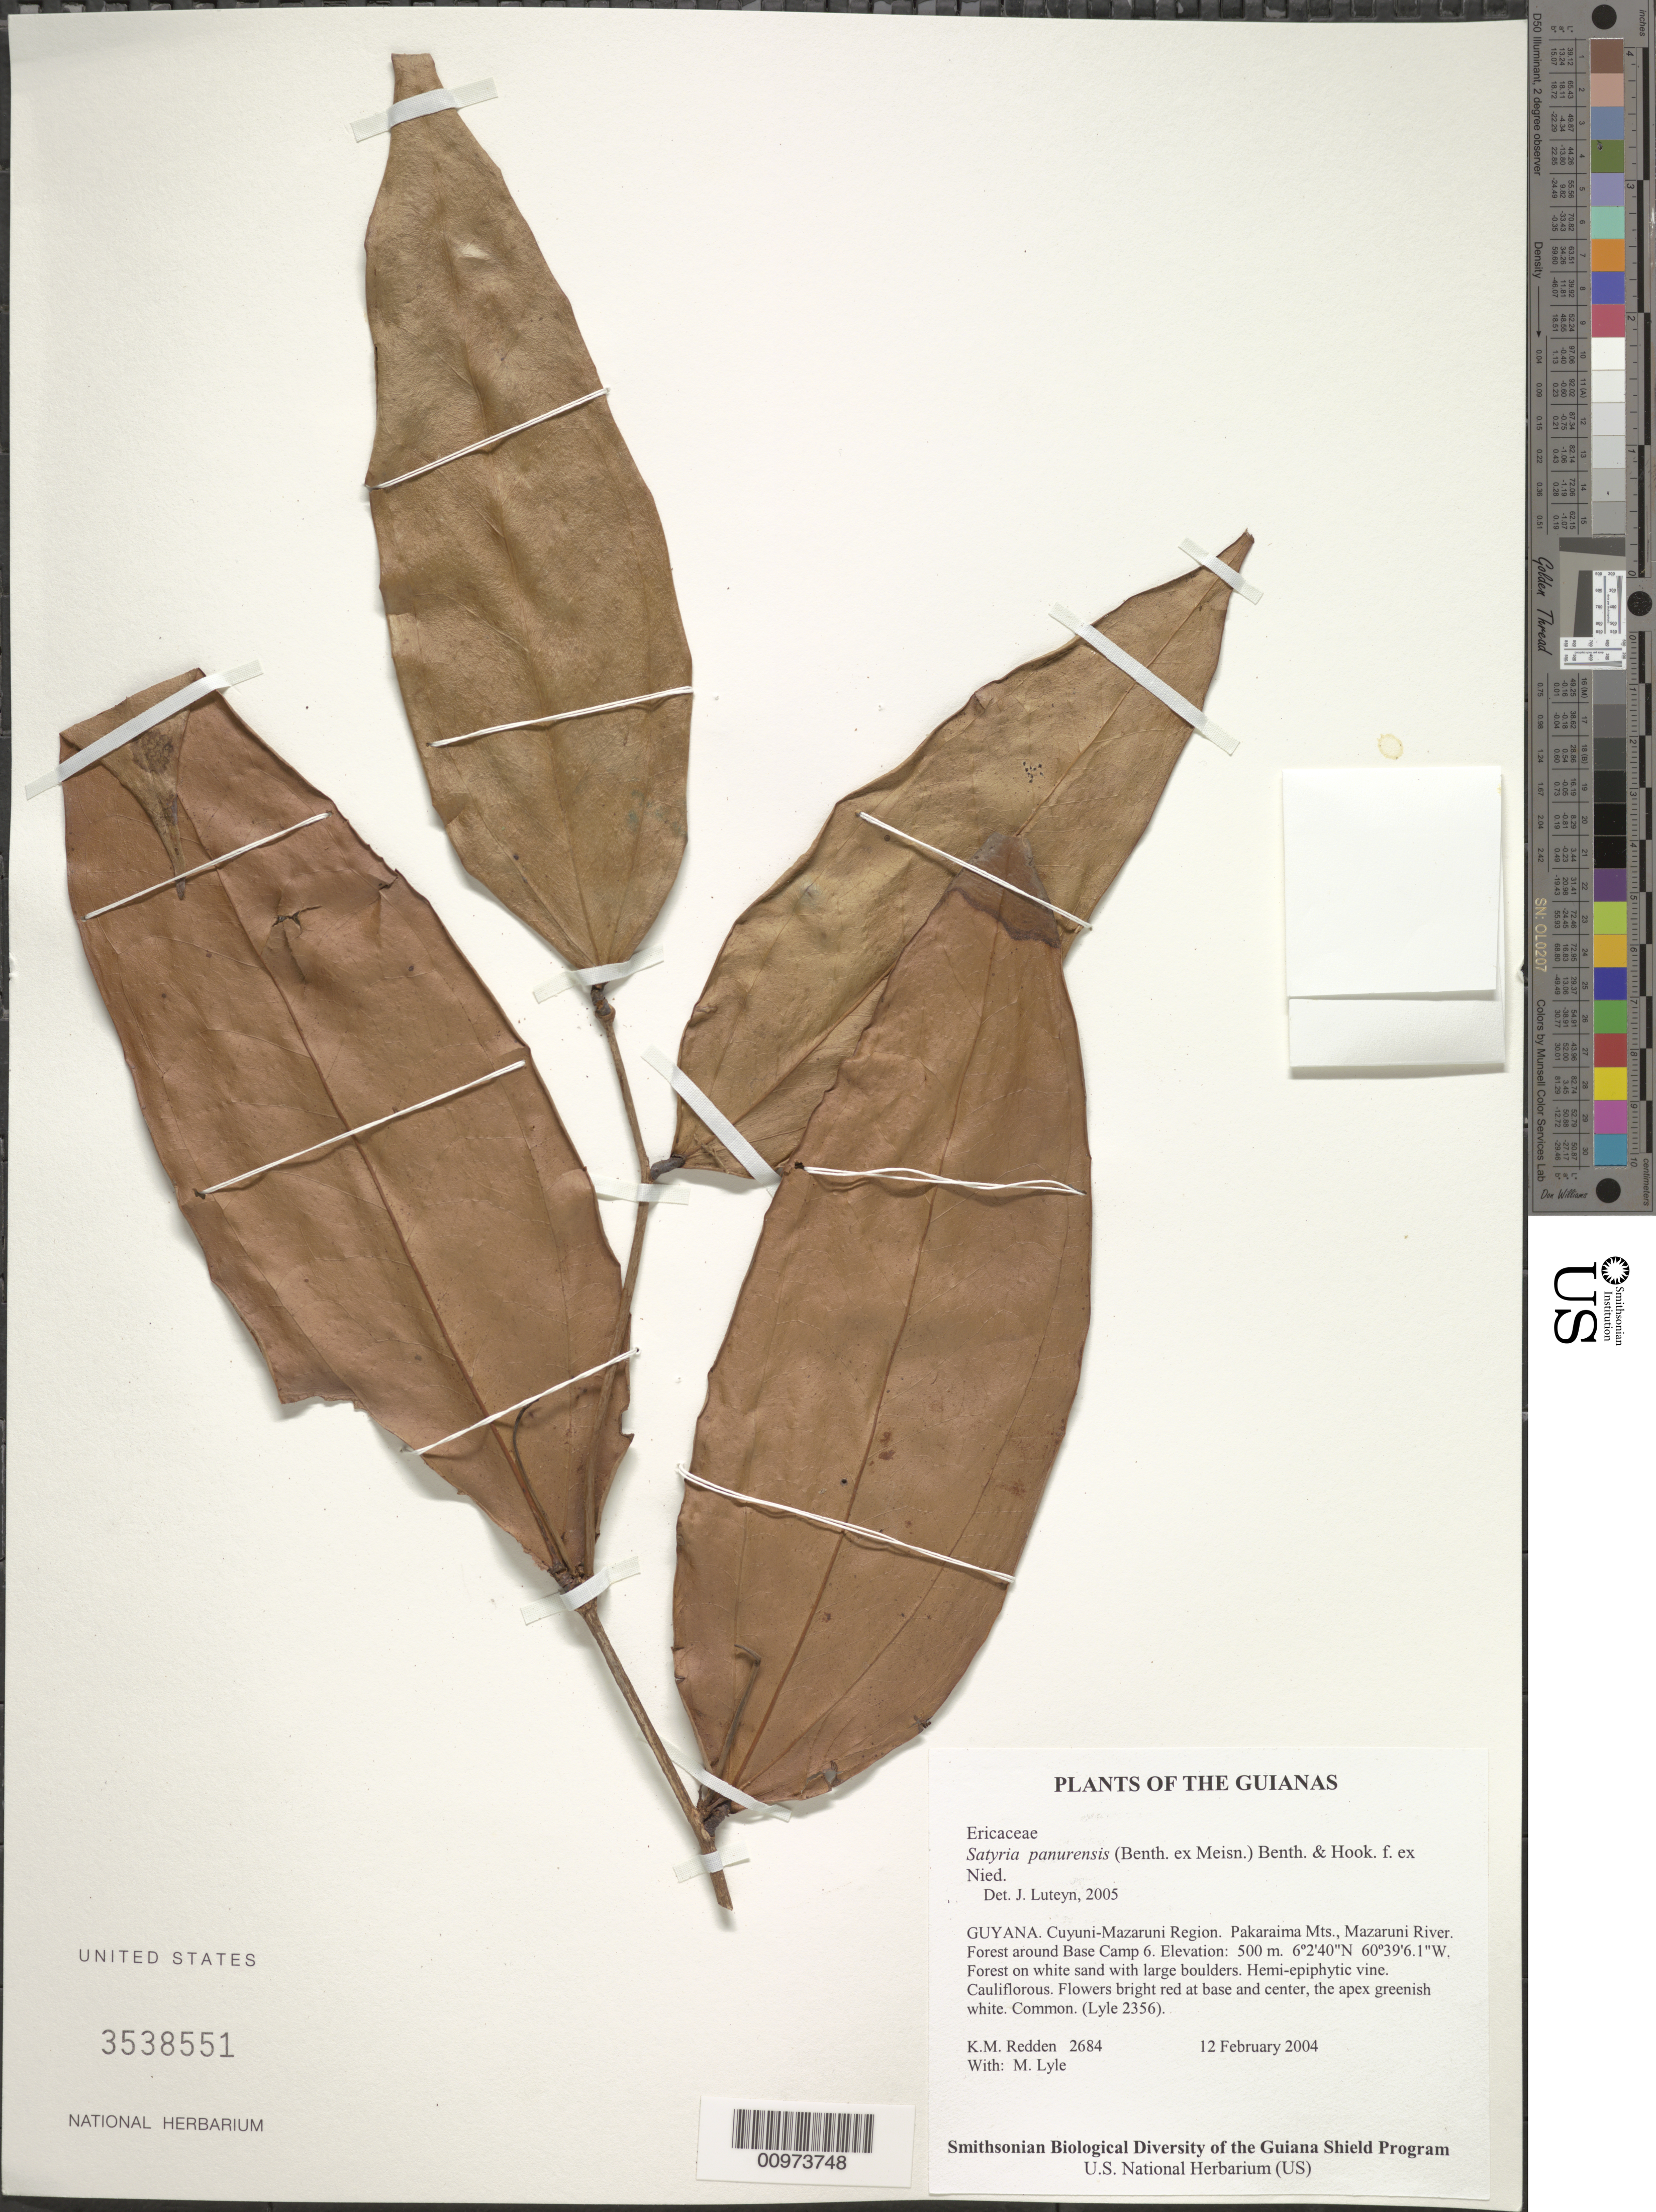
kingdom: Plantae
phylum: Tracheophyta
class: Magnoliopsida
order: Ericales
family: Ericaceae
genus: Satyria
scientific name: Satyria panurensis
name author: (Benth. ex Meisn.) Benth. & Hook. f. ex Nied.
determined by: Luteyn, J. L.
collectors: K. M. Redden & M. Lyle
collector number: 2684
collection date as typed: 12 February 2004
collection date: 2004-02-12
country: Guyana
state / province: Cuyuni-Mazaruni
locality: Pakaraima Mts., Mazaruni River. Forest around Base Camp 6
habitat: Forest on white sand with large boulders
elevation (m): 500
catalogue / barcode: US 3538551